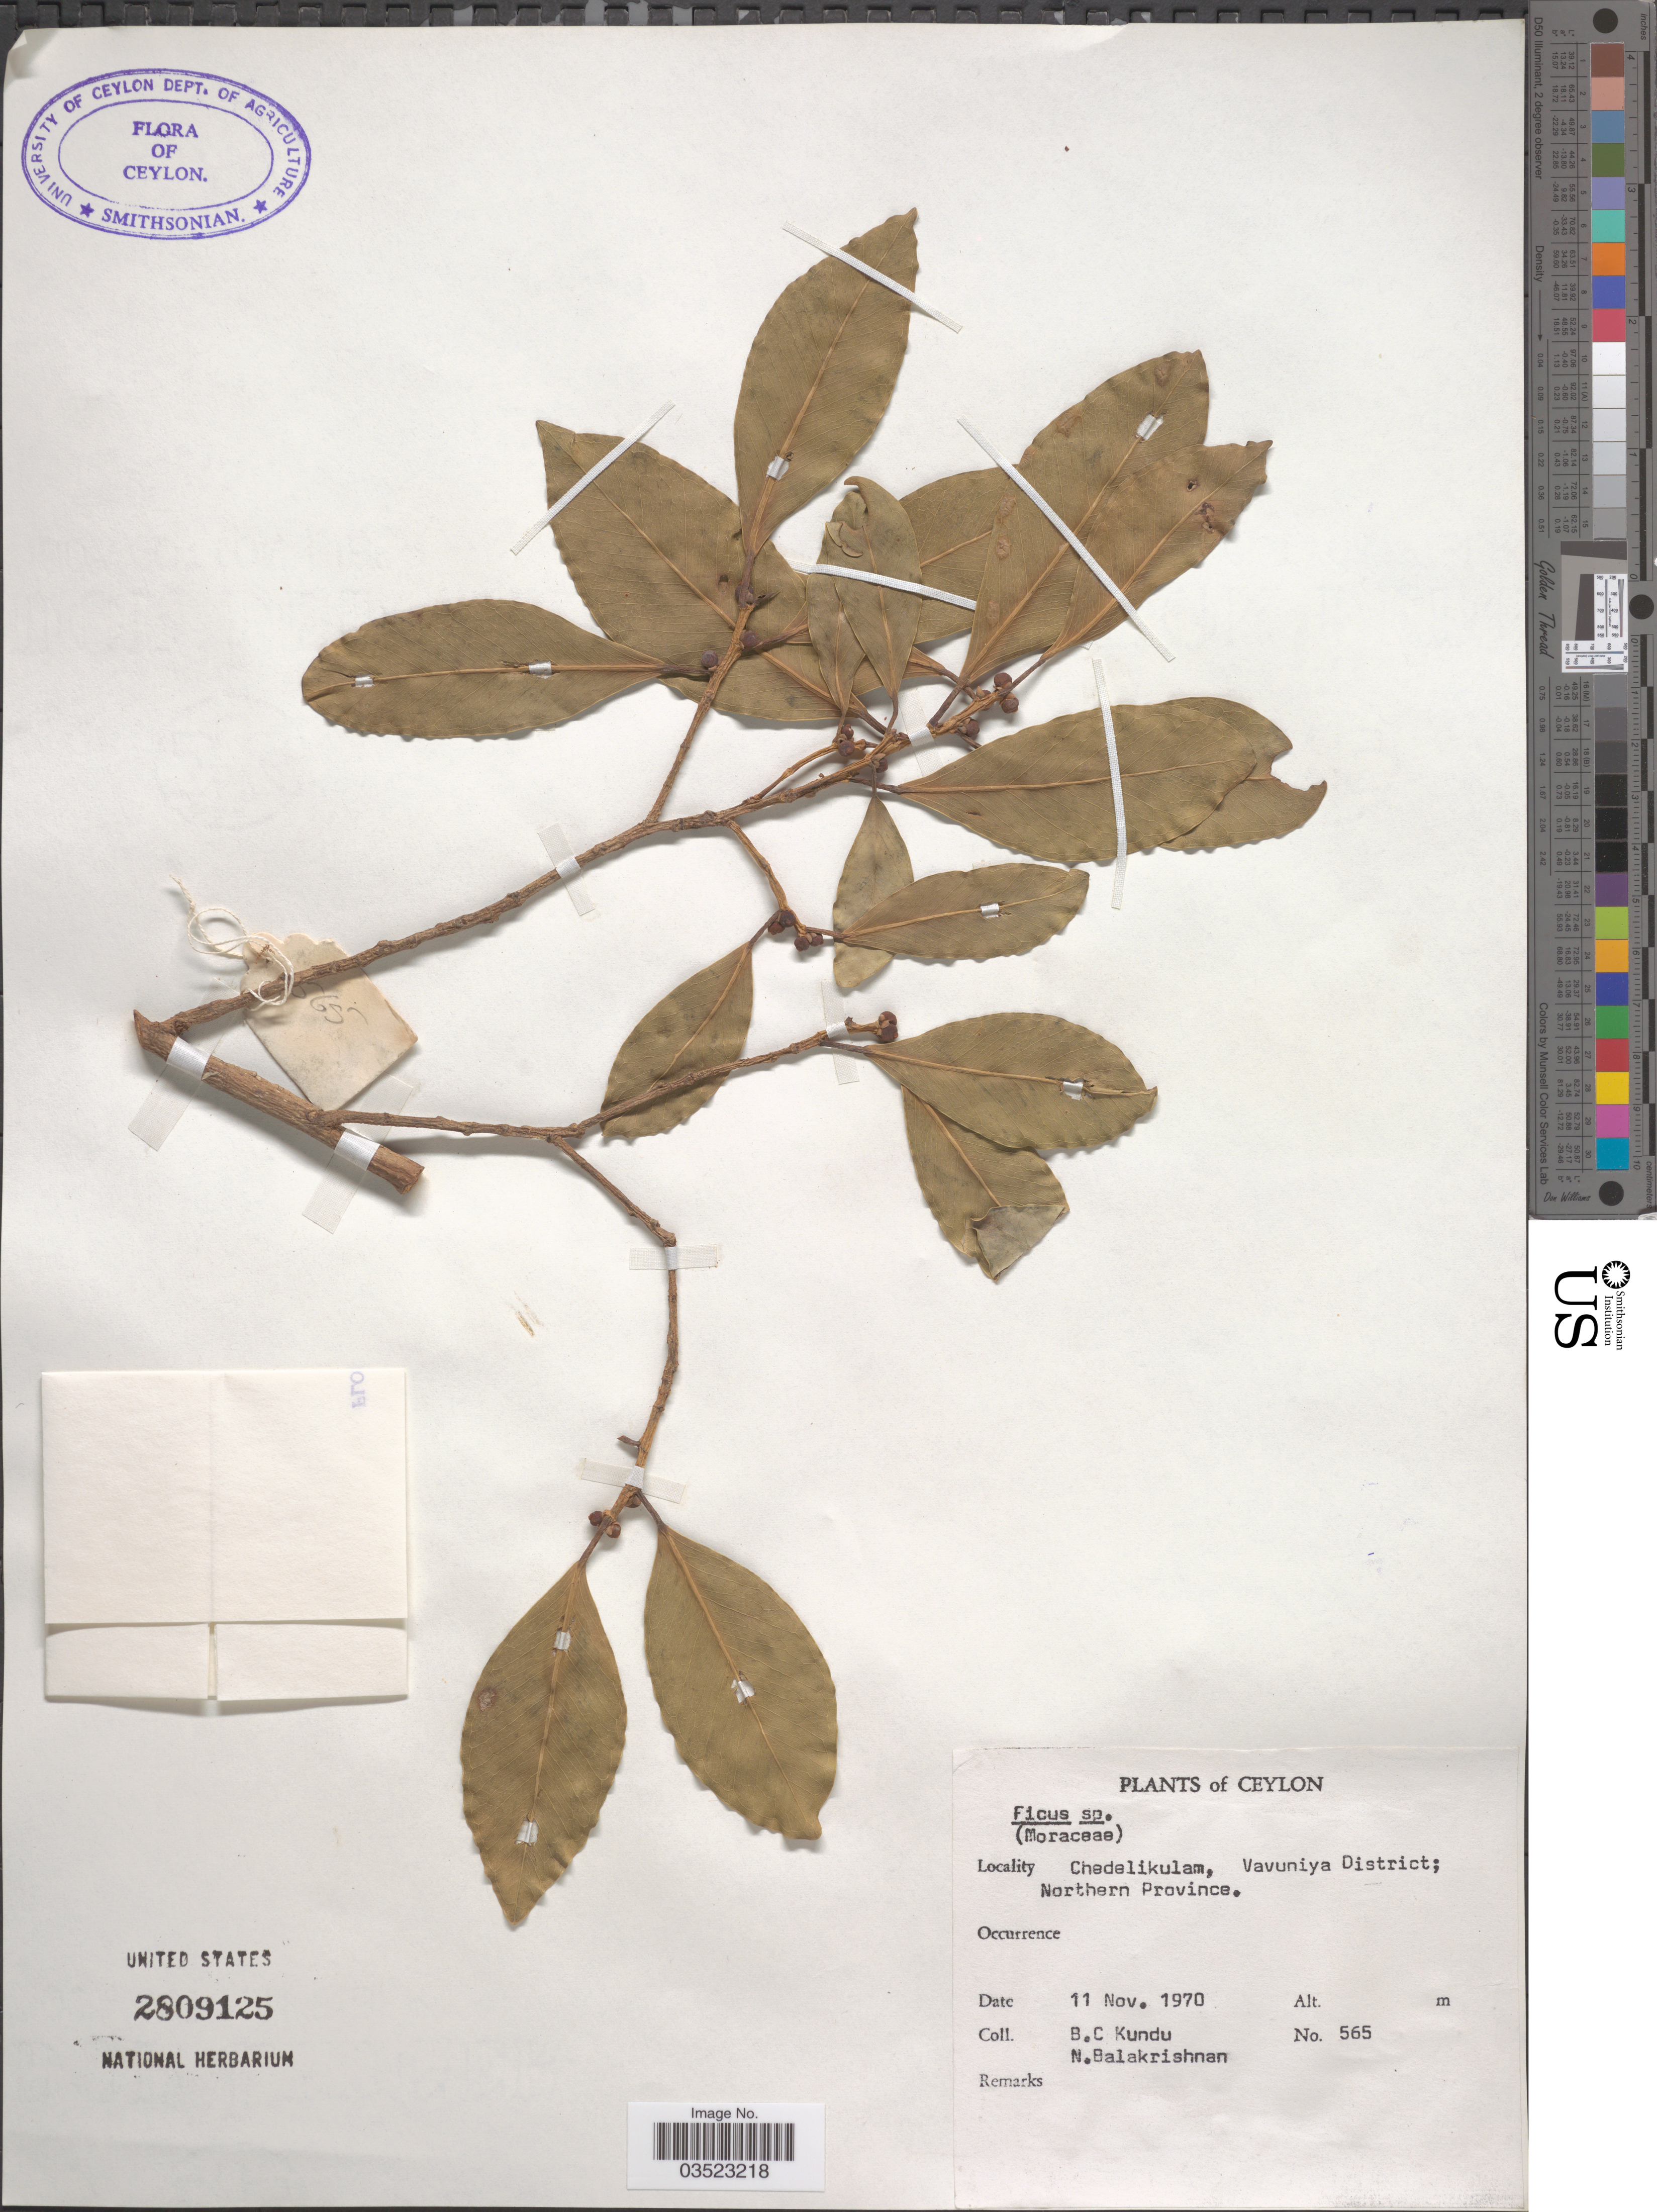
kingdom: Plantae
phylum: Tracheophyta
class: Magnoliopsida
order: Rosales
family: Moraceae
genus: Ficus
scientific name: Ficus sp.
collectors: B. C. Kundu & N. Balakrishnan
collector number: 565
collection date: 1970-11-11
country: Sri Lanka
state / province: Northern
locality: Ceylon. Chedelikulam, Vavuniya District.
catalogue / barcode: US 2809125